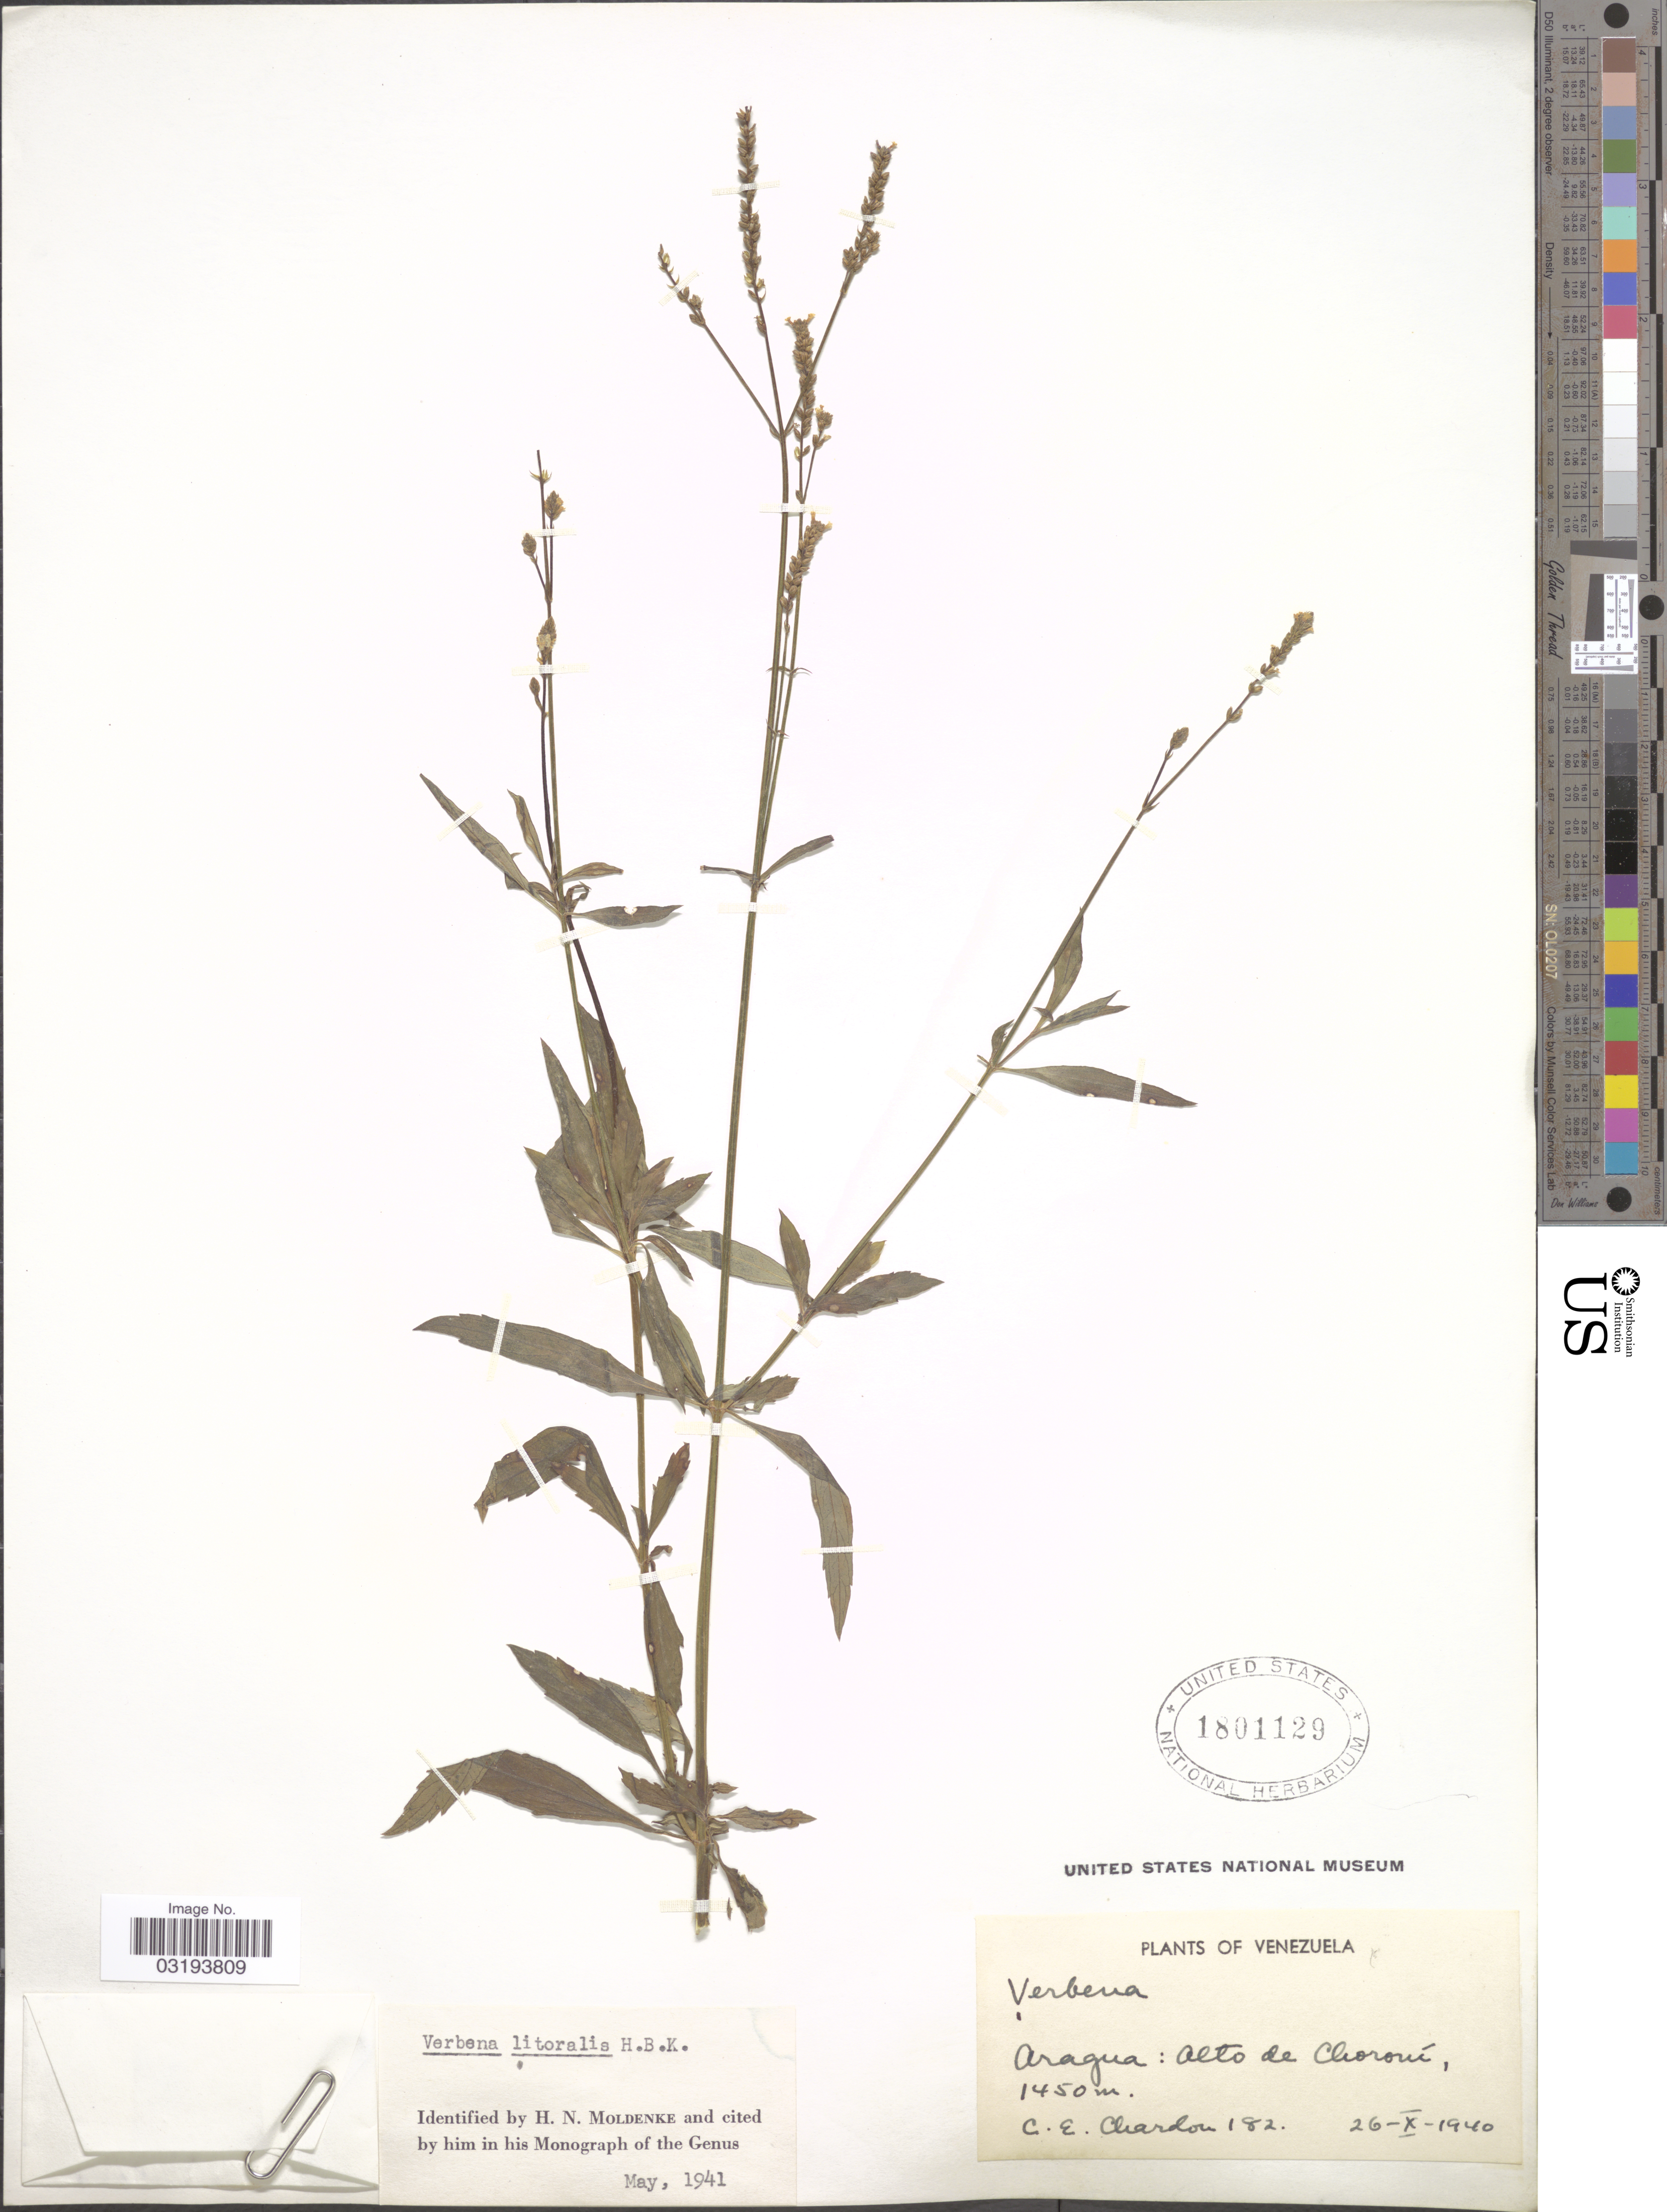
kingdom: Plantae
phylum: Tracheophyta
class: Magnoliopsida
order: Lamiales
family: Verbenaceae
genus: Verbena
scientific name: Verbena litoralis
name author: Kunth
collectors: C. E. Chardón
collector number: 182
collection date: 1940-10-26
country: Venezuela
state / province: Aragua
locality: Alto de Choroní.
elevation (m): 1450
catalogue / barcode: US 1801129